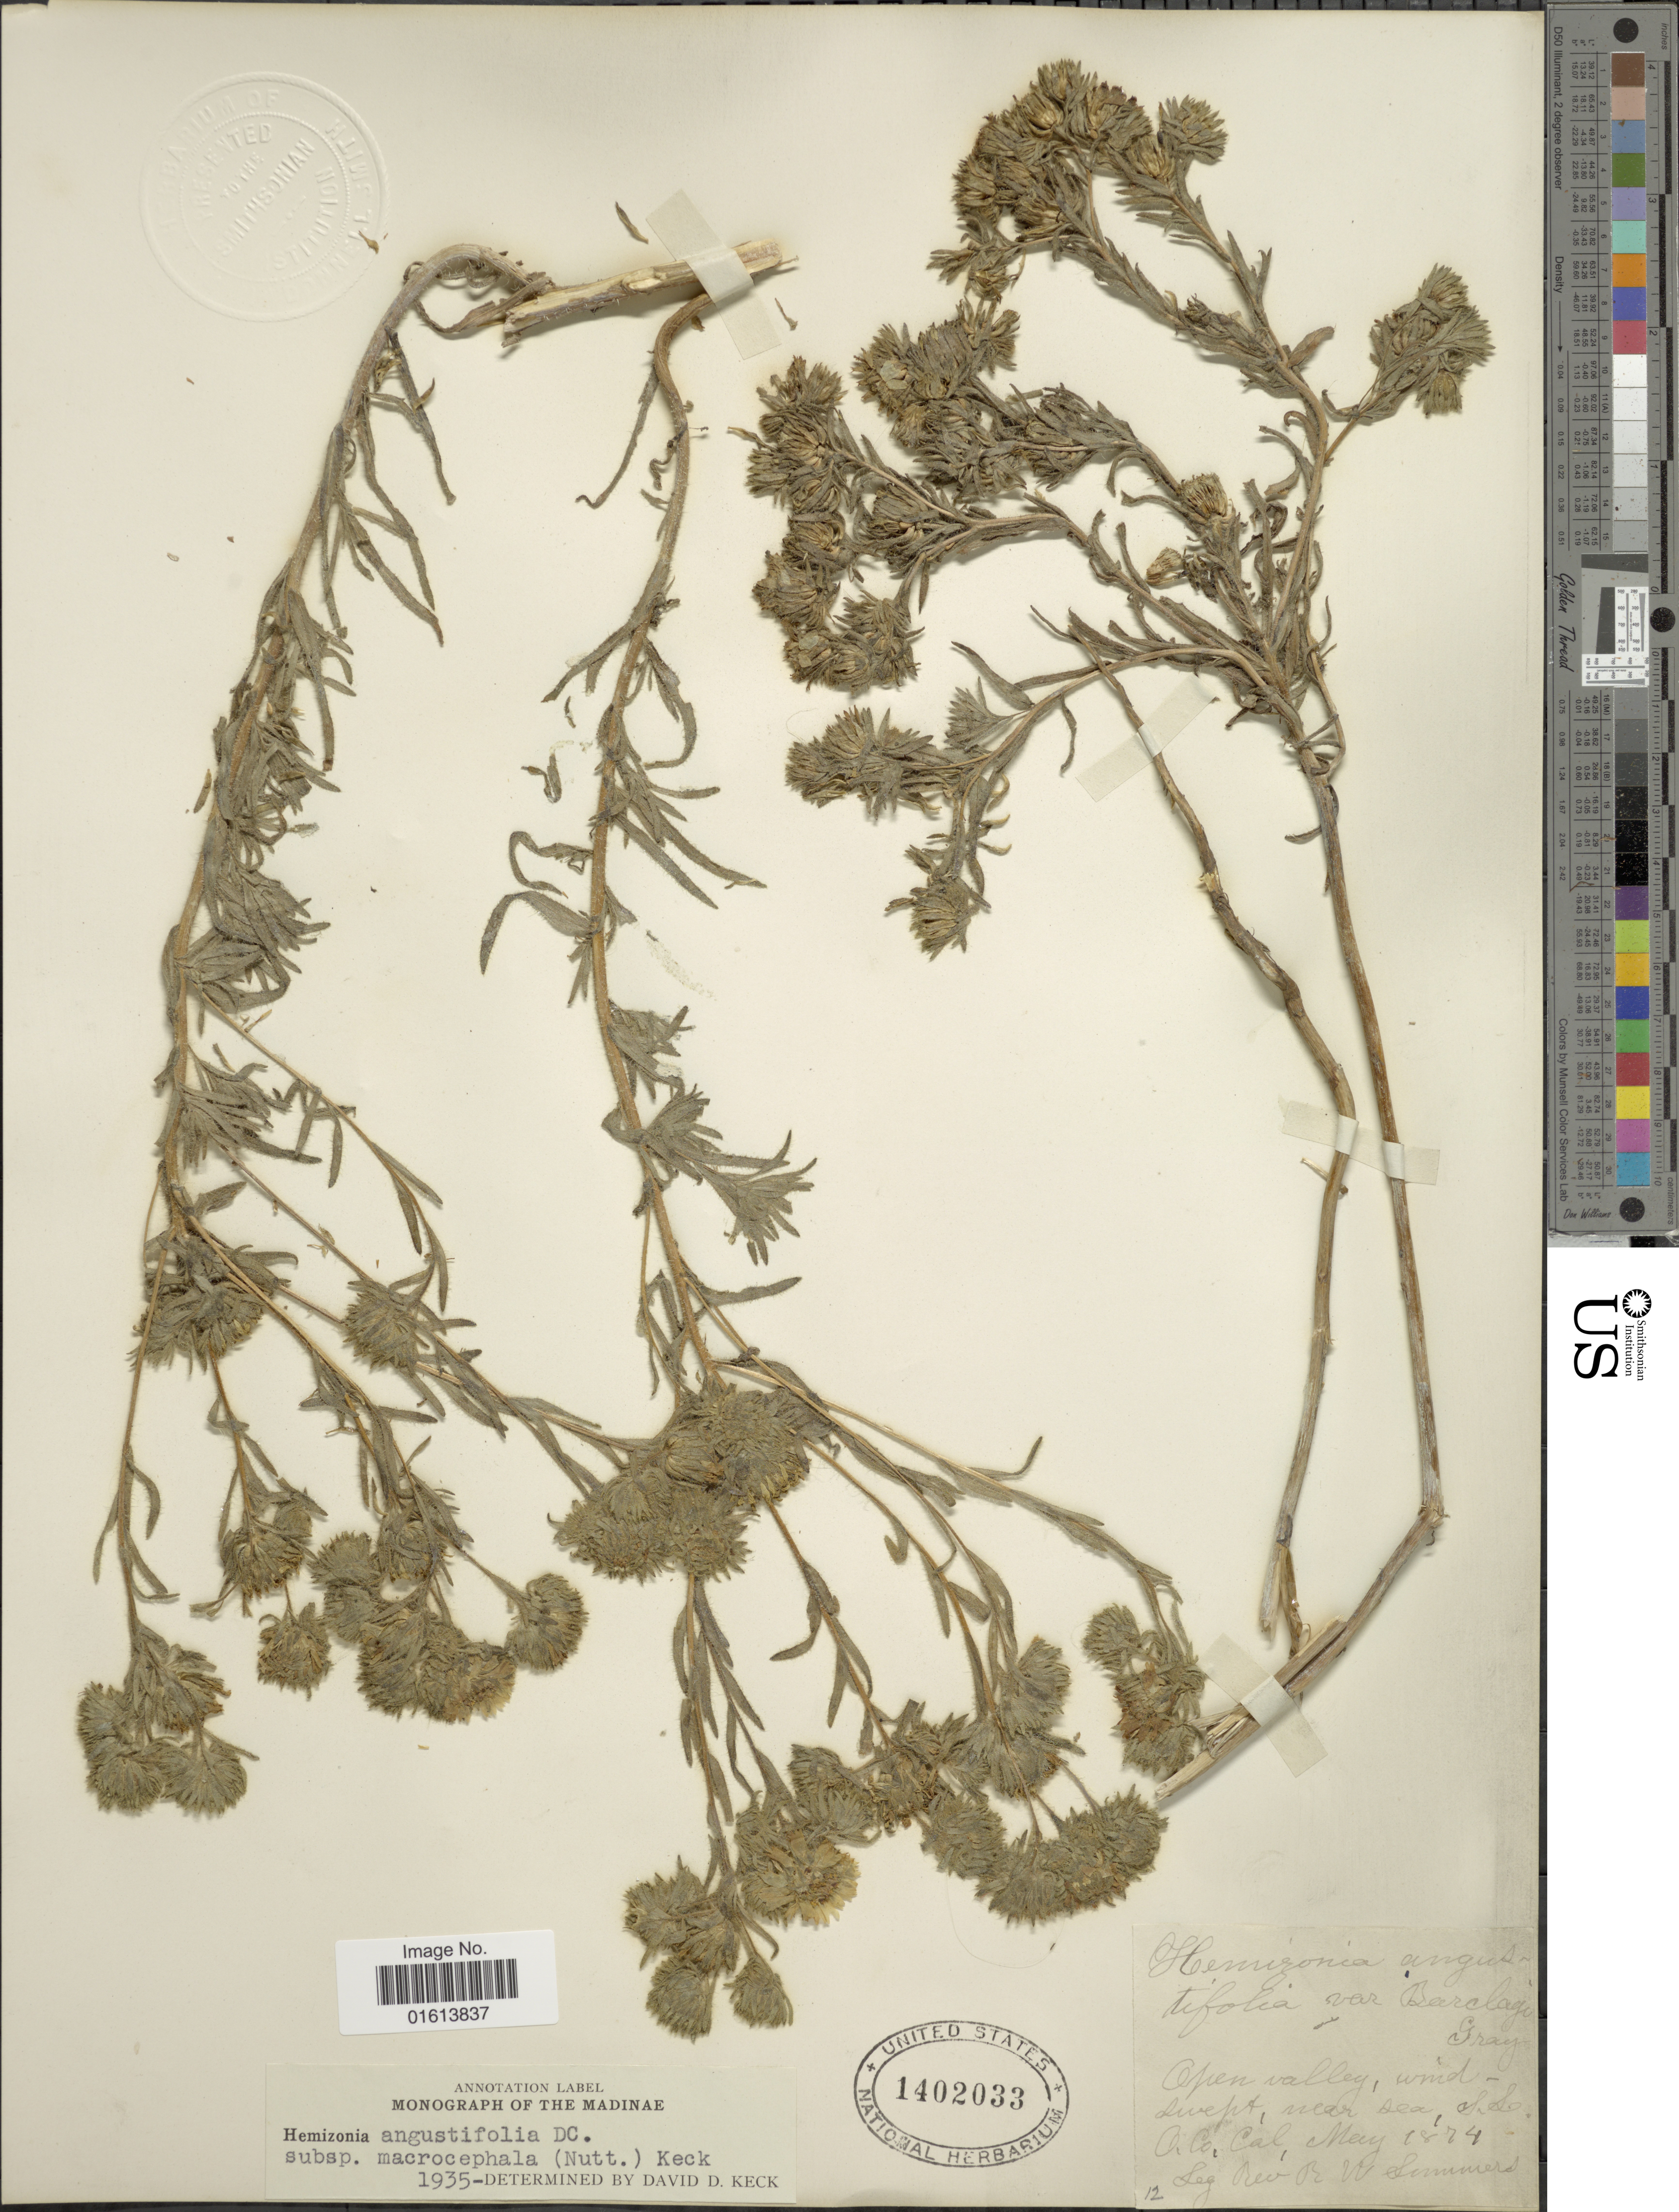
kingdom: Plantae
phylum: Tracheophyta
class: Magnoliopsida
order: Asterales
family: Asteraceae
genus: Deinandra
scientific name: Deinandra corymbosa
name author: (DC.) B.G. Baldwin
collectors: R. Summers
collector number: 12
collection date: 1874-05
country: United States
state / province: California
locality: Open valley, wmd swept, O. Co.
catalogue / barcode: US 1402033